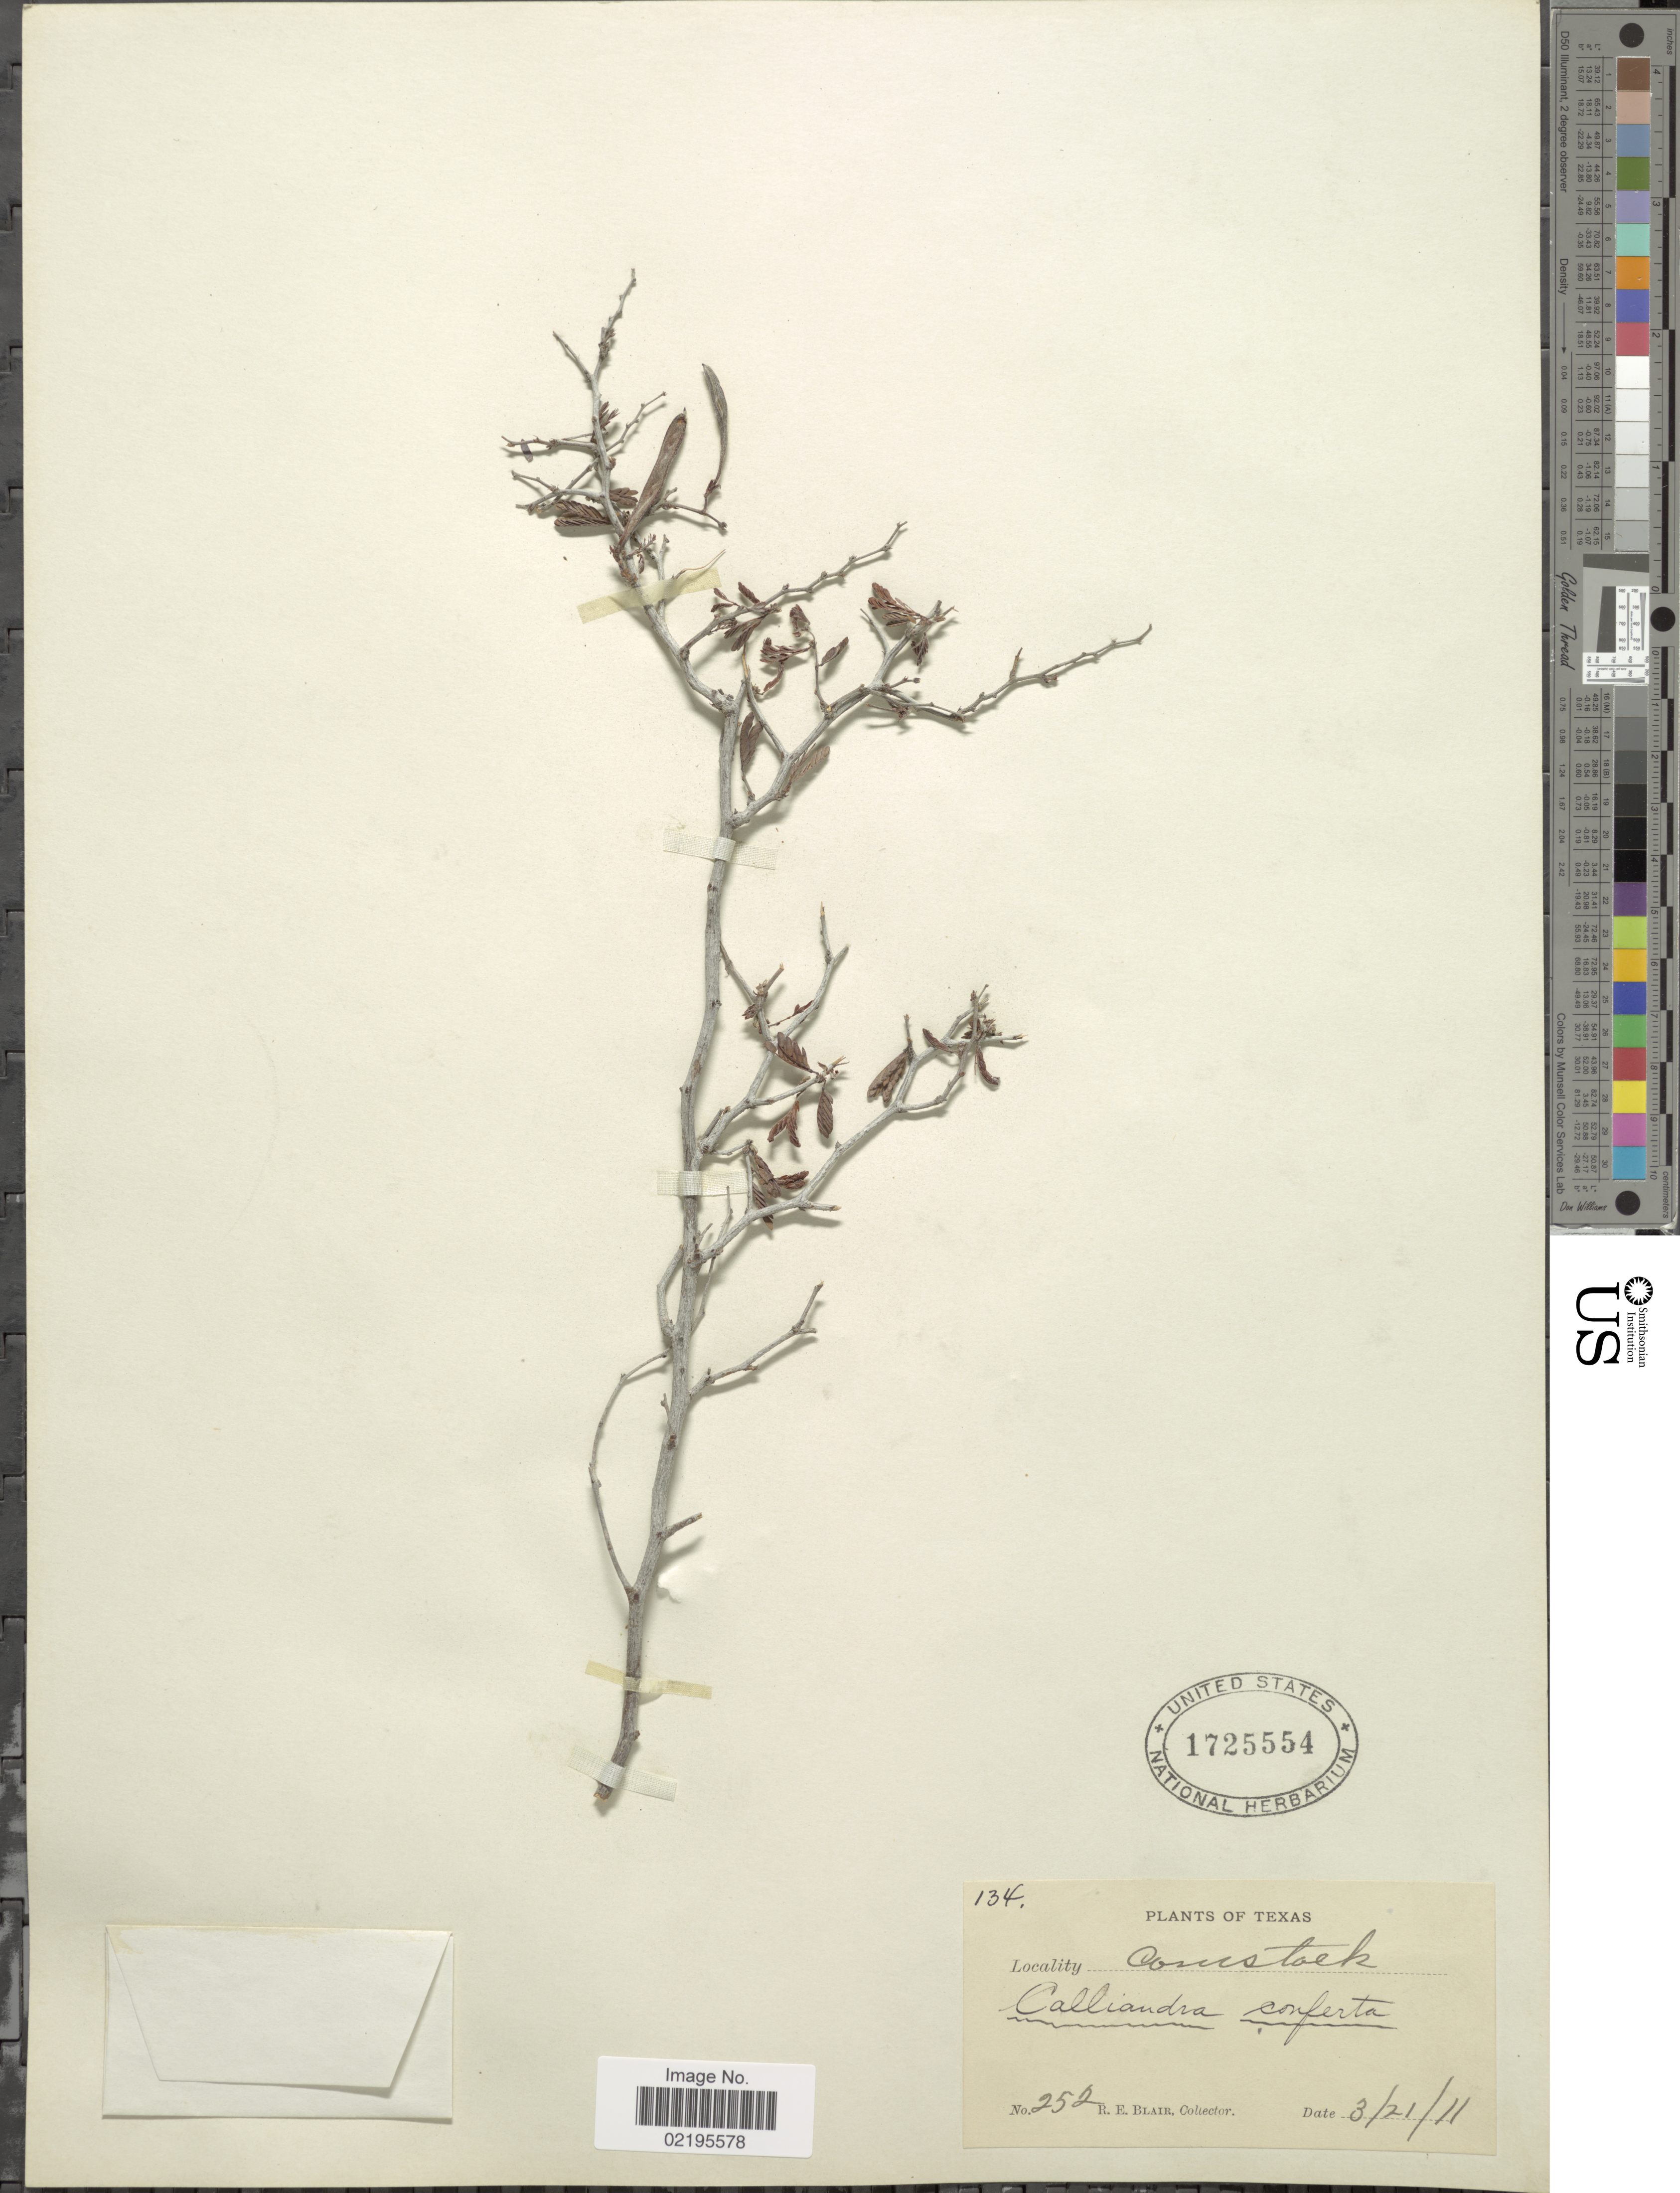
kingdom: Plantae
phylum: Tracheophyta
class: Magnoliopsida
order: Fabales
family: Fabaceae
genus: Calliandra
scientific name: Calliandra eriophylla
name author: Benth.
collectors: R. Blair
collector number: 252/134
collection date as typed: Transcribed d/m/y: 21/3/11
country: United States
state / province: Texas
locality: Cornstock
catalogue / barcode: US 1725554